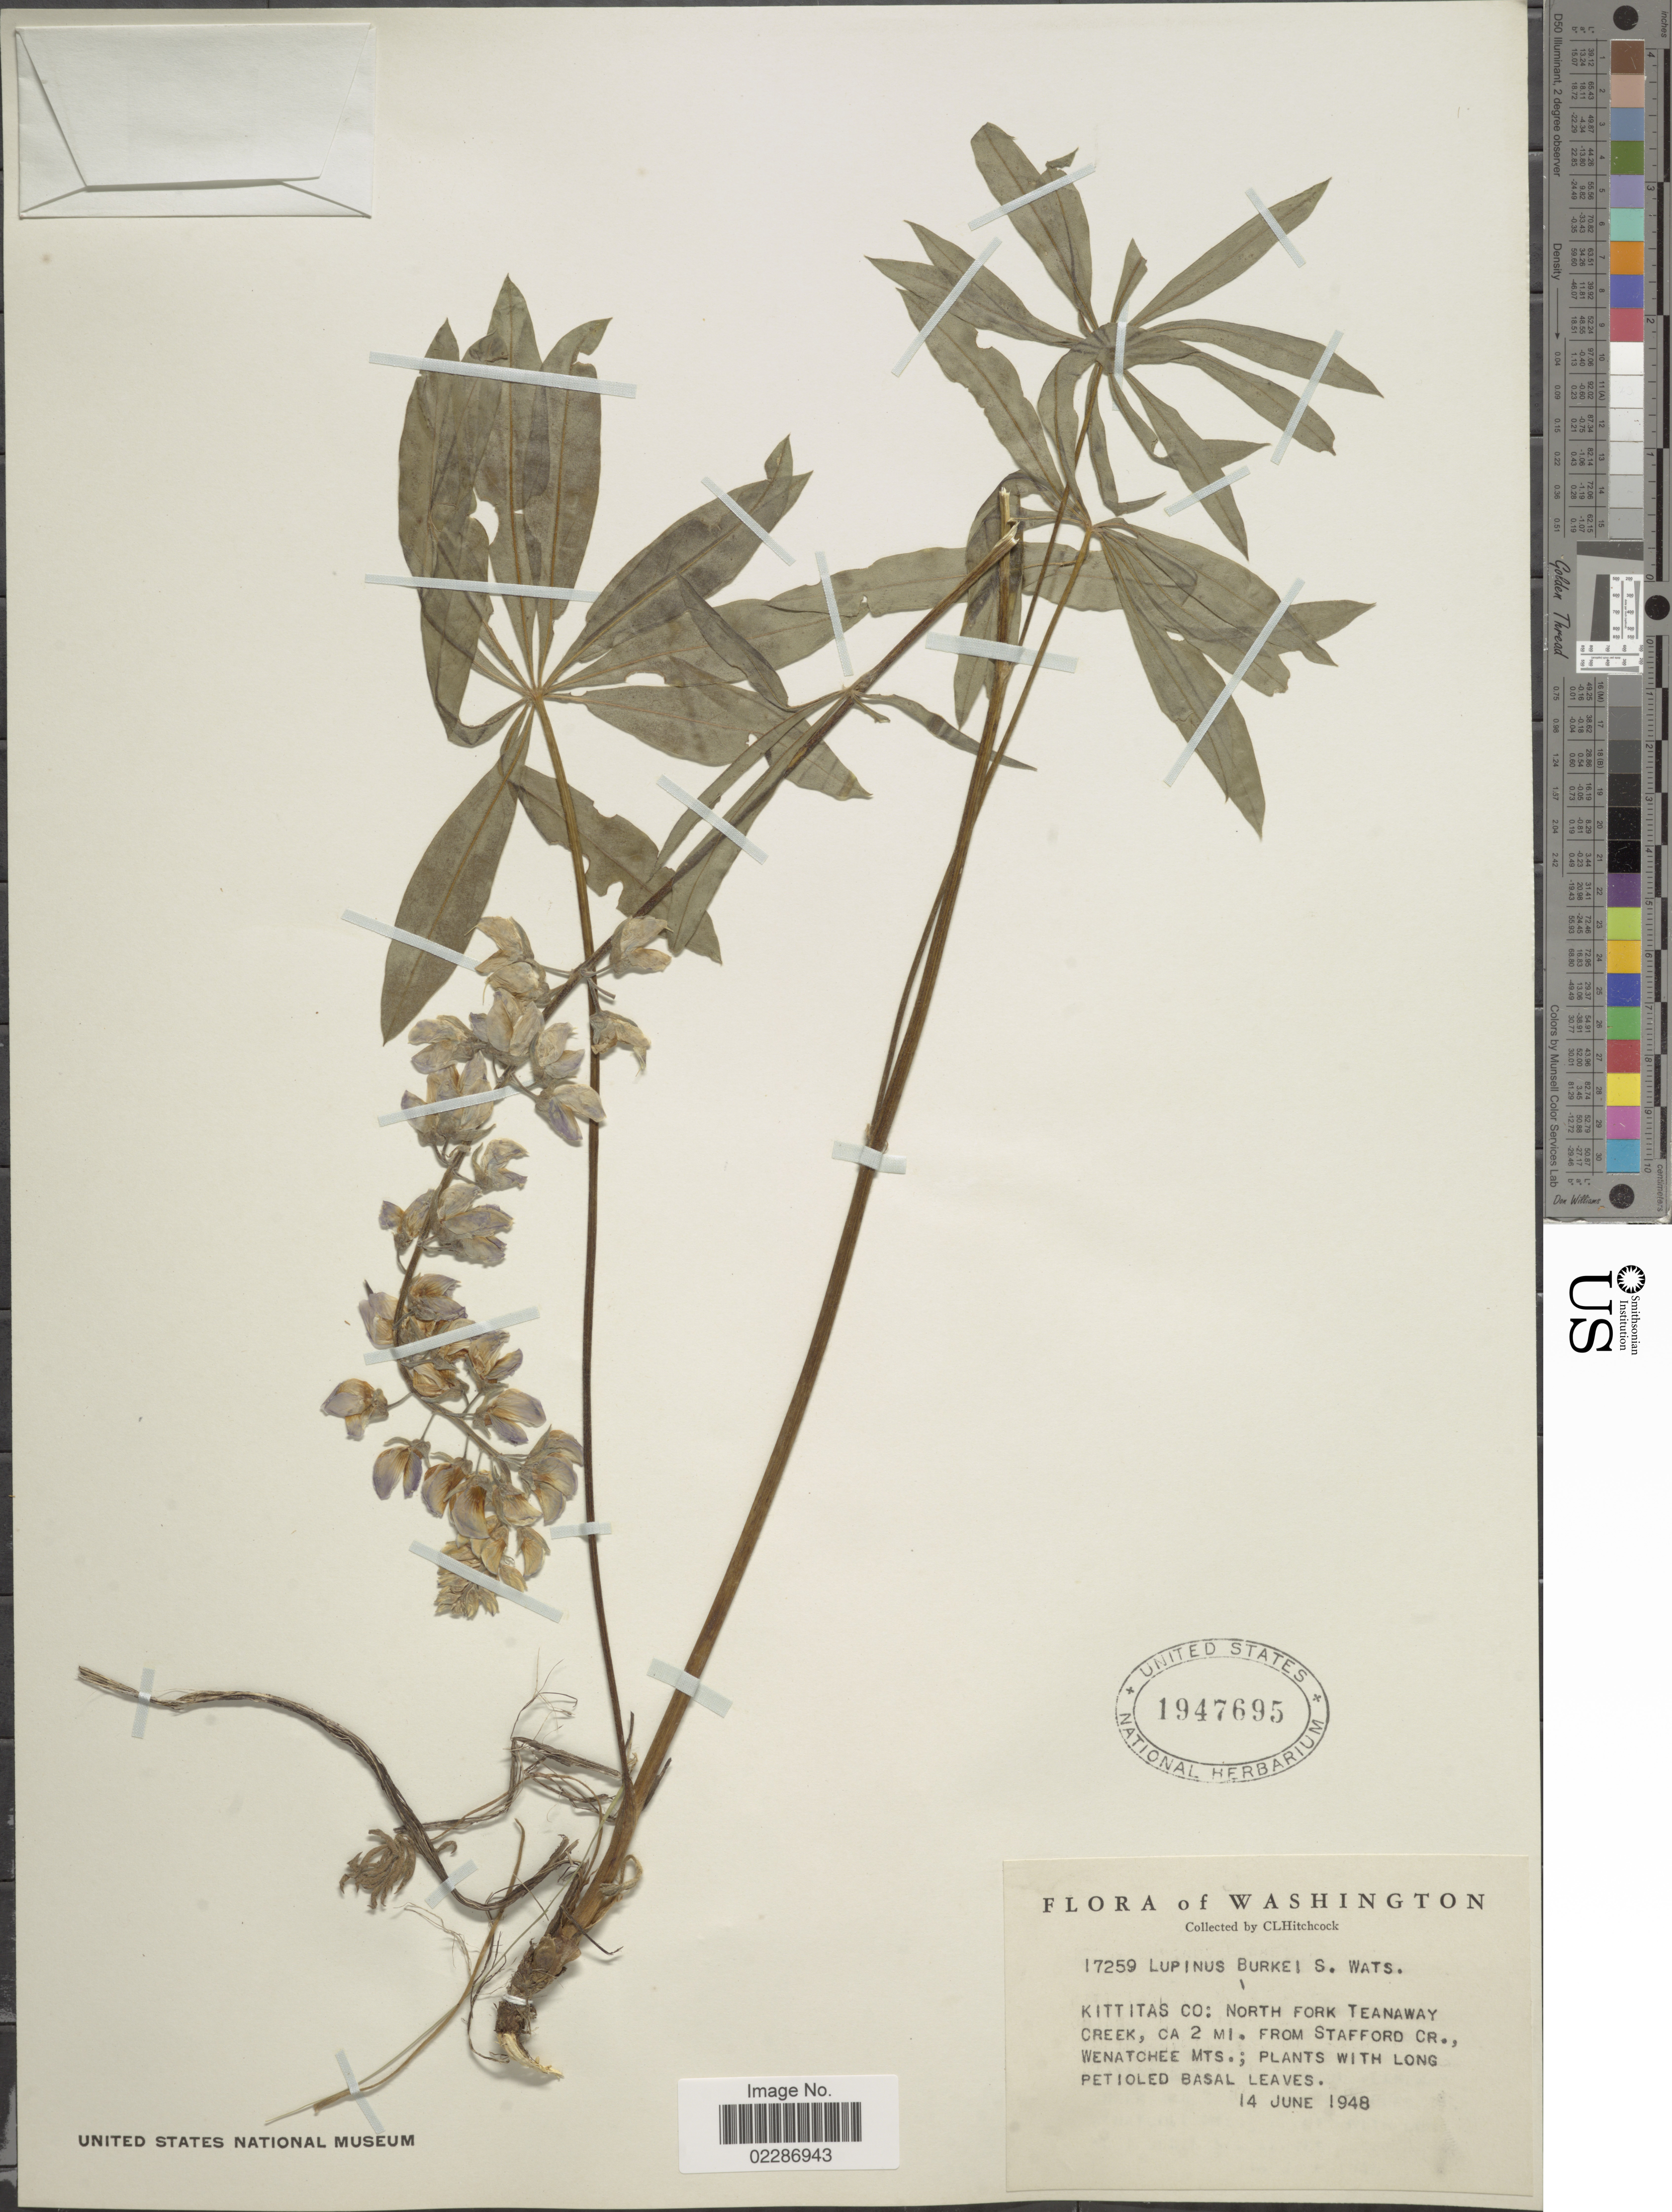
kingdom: Plantae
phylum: Tracheophyta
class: Magnoliopsida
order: Fabales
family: Fabaceae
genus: Lupinus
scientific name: Lupinus burkei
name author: S. Watson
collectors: C. L. Hitchcock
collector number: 17259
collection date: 1948-06-14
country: United States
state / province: Washington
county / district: Kittitas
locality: Kittitas Co.: North Fork Teanaway Creek, ca. 2 mi. from Stafford Cr., Wenatchee Mts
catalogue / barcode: US 1947695